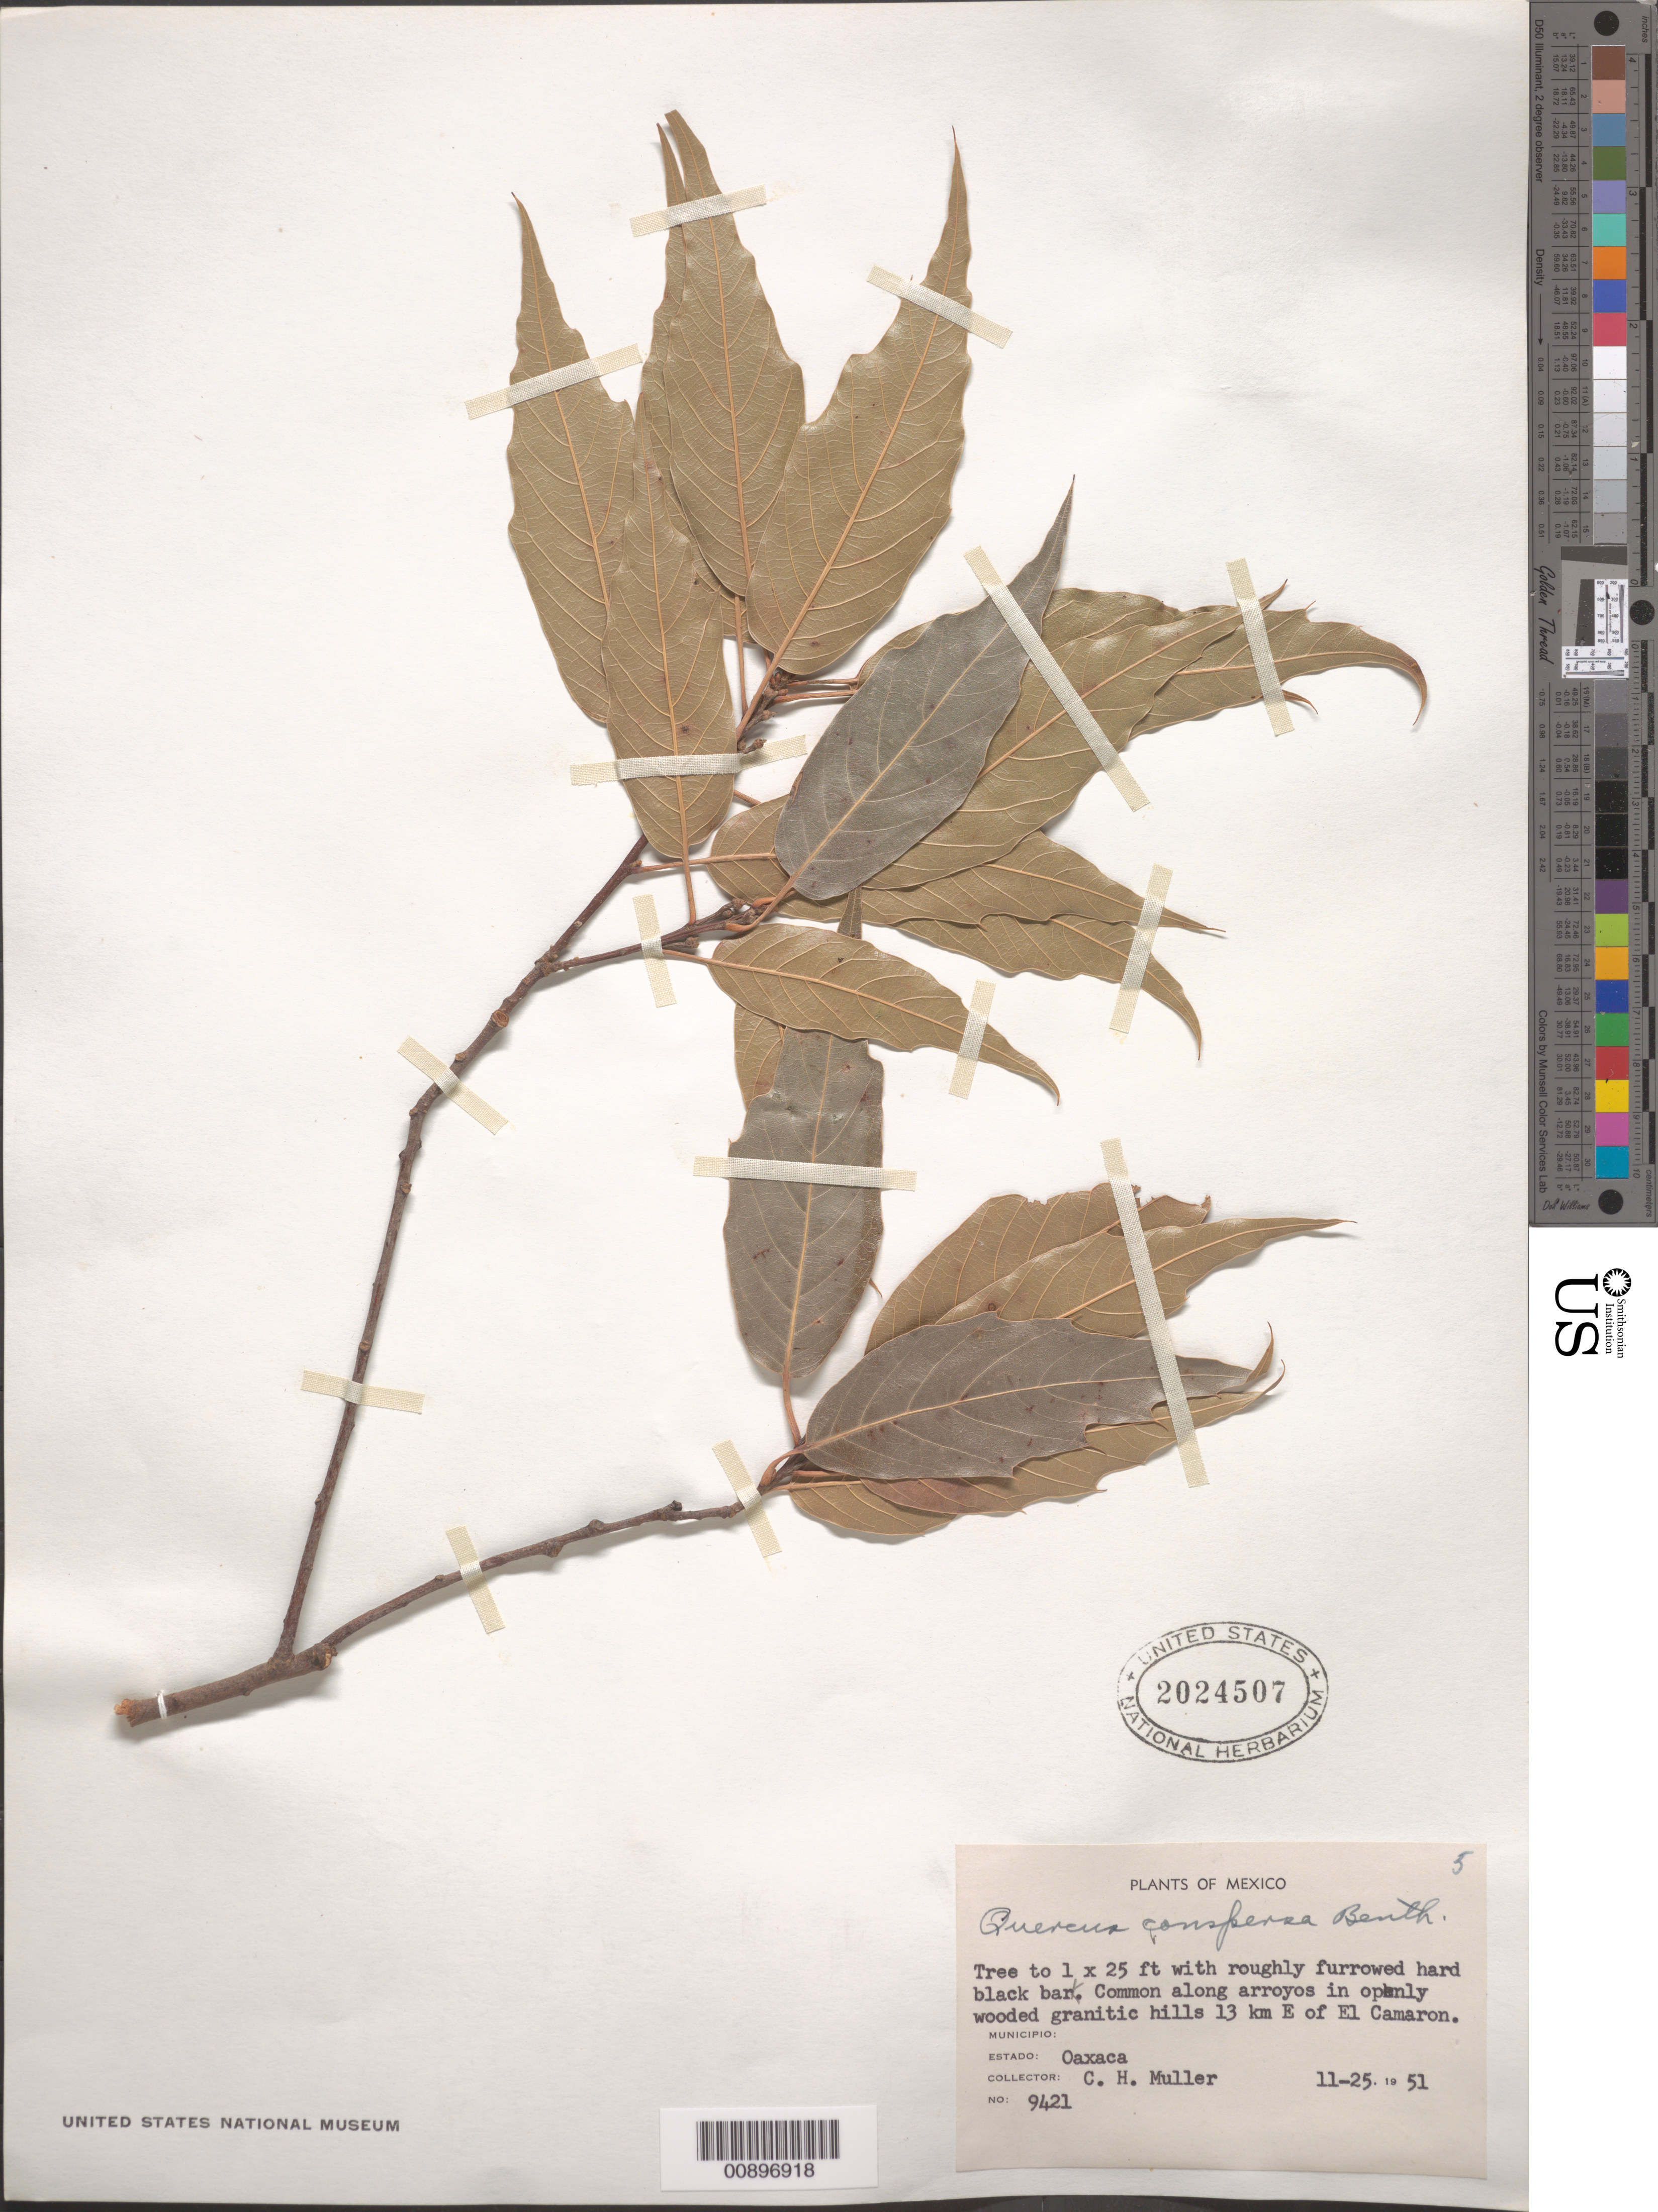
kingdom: Plantae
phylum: Tracheophyta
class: Magnoliopsida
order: Fagales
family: Fagaceae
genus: Quercus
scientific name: Quercus conspersa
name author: Benth.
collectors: C. H. Muller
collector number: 9421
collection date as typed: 25 Nov 1951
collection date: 1951-11-25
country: Mexico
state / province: Oaxaca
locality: Openly wooded granitic hills 13 km E of El Camaron.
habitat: Common along arroyos in openly wooded granitic hills.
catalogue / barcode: US 2024507